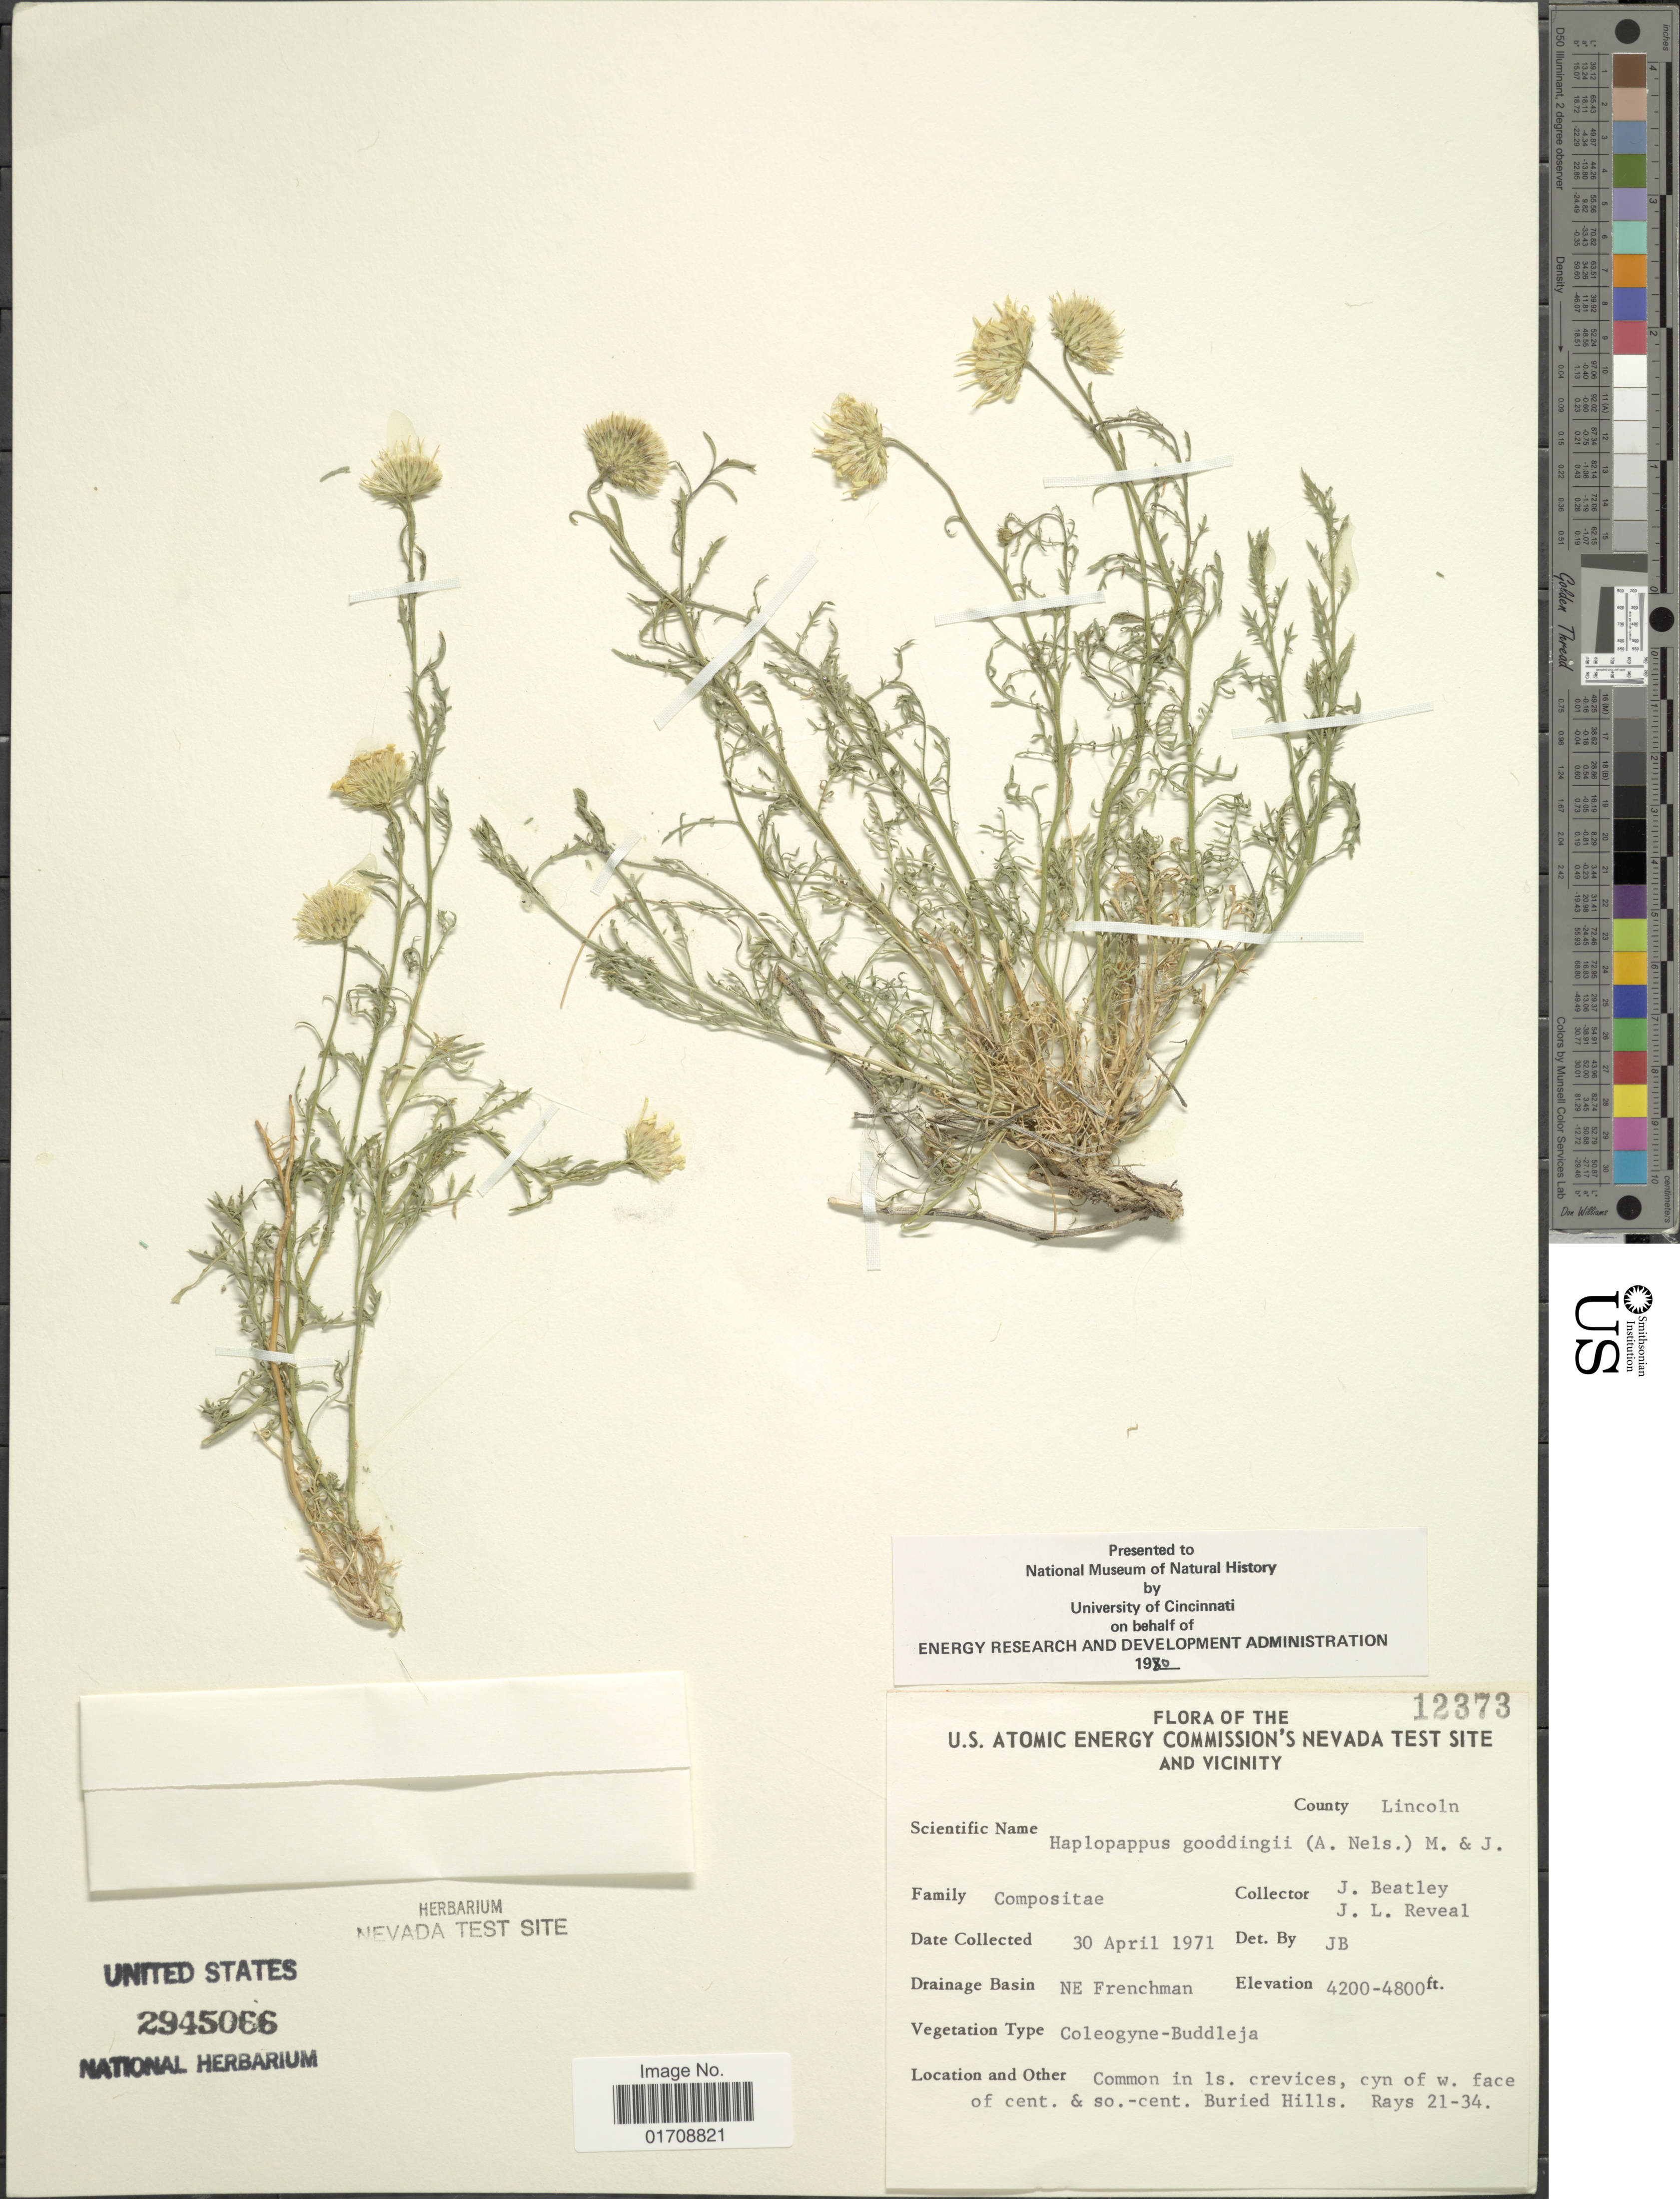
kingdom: Plantae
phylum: Tracheophyta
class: Magnoliopsida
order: Asterales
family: Asteraceae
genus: Xanthisma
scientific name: Xanthisma spinulosum var. gooddingii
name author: (A. Nelson) D. R. Morgan & R.L. Hartm.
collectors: J. C. Beatley & J. L. Reveal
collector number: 12373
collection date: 1971-04-30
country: United States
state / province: Nevada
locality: Nevada Test Site and Vicinity, County Lincoln, NE Frenchman, cyn of w. face of cent. & so.-cent. Buried Hills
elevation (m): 1280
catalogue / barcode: US 2945066